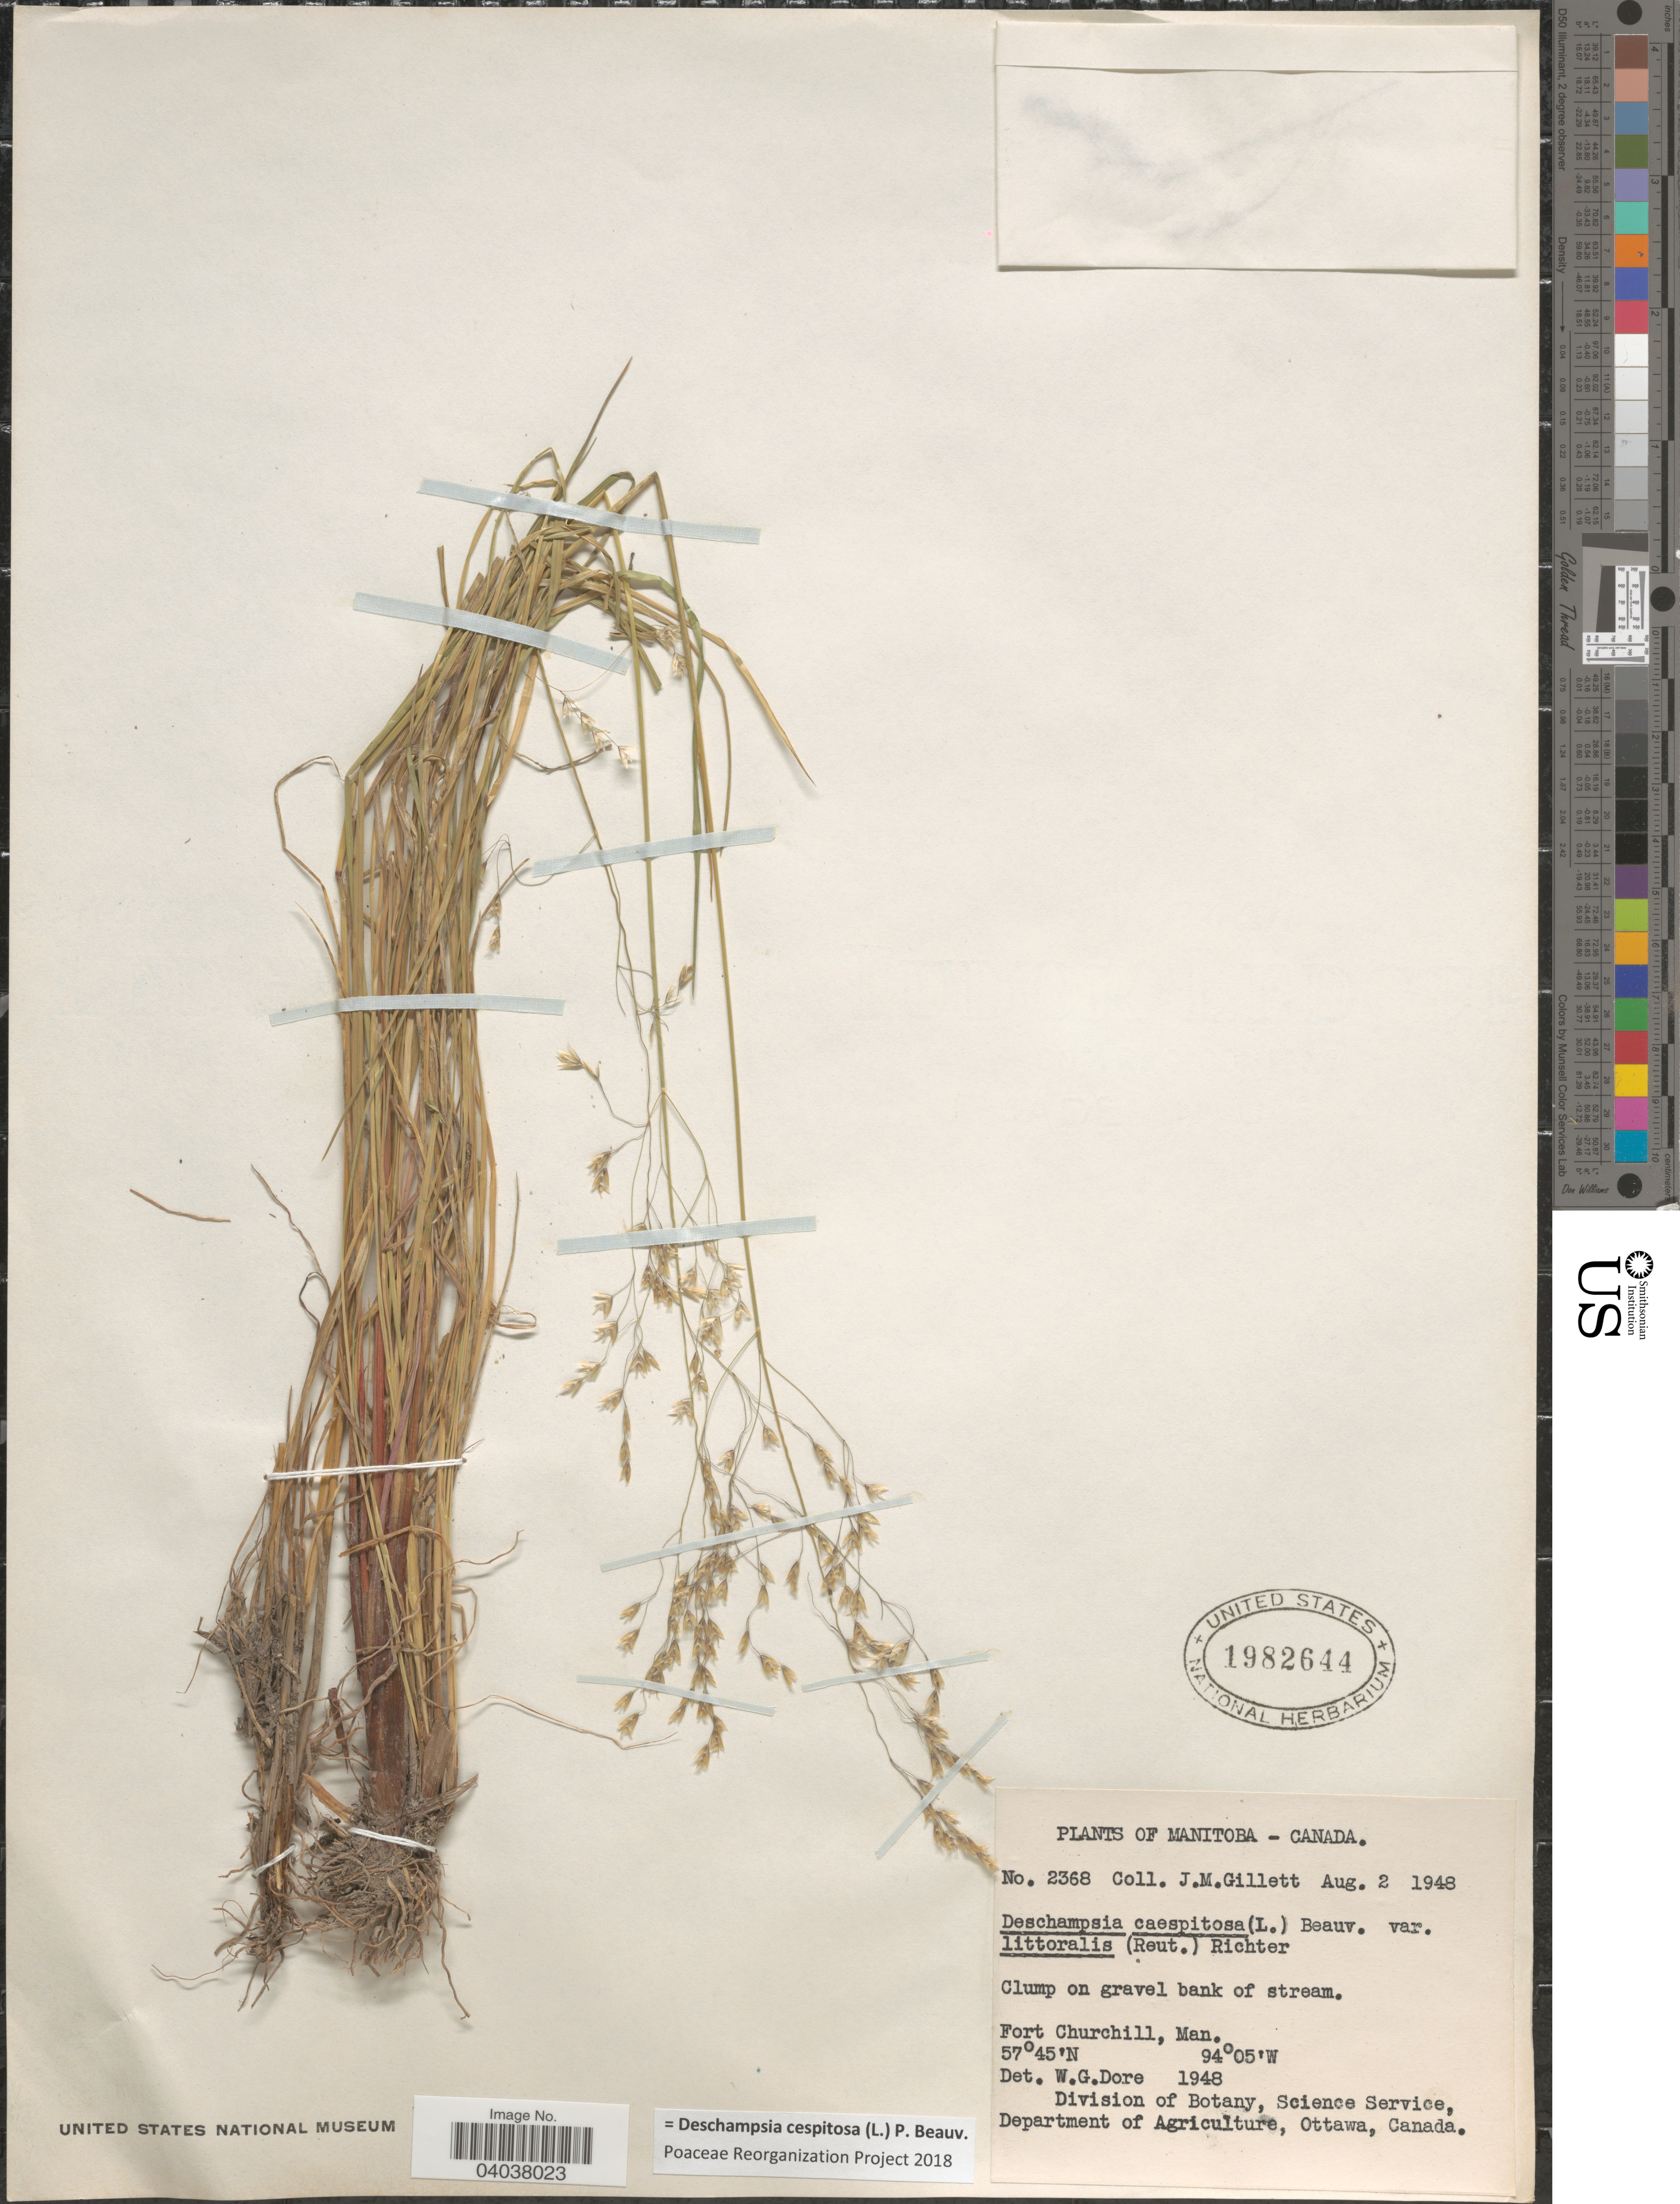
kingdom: Plantae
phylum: Tracheophyta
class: Liliopsida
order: Poales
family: Poaceae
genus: Deschampsia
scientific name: Deschampsia cespitosa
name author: (L.) P. Beauv.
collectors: J. M. Gillett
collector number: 2368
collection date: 1948-08-02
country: Canada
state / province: Manitoba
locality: Fort Churchill.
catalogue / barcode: US 1982644